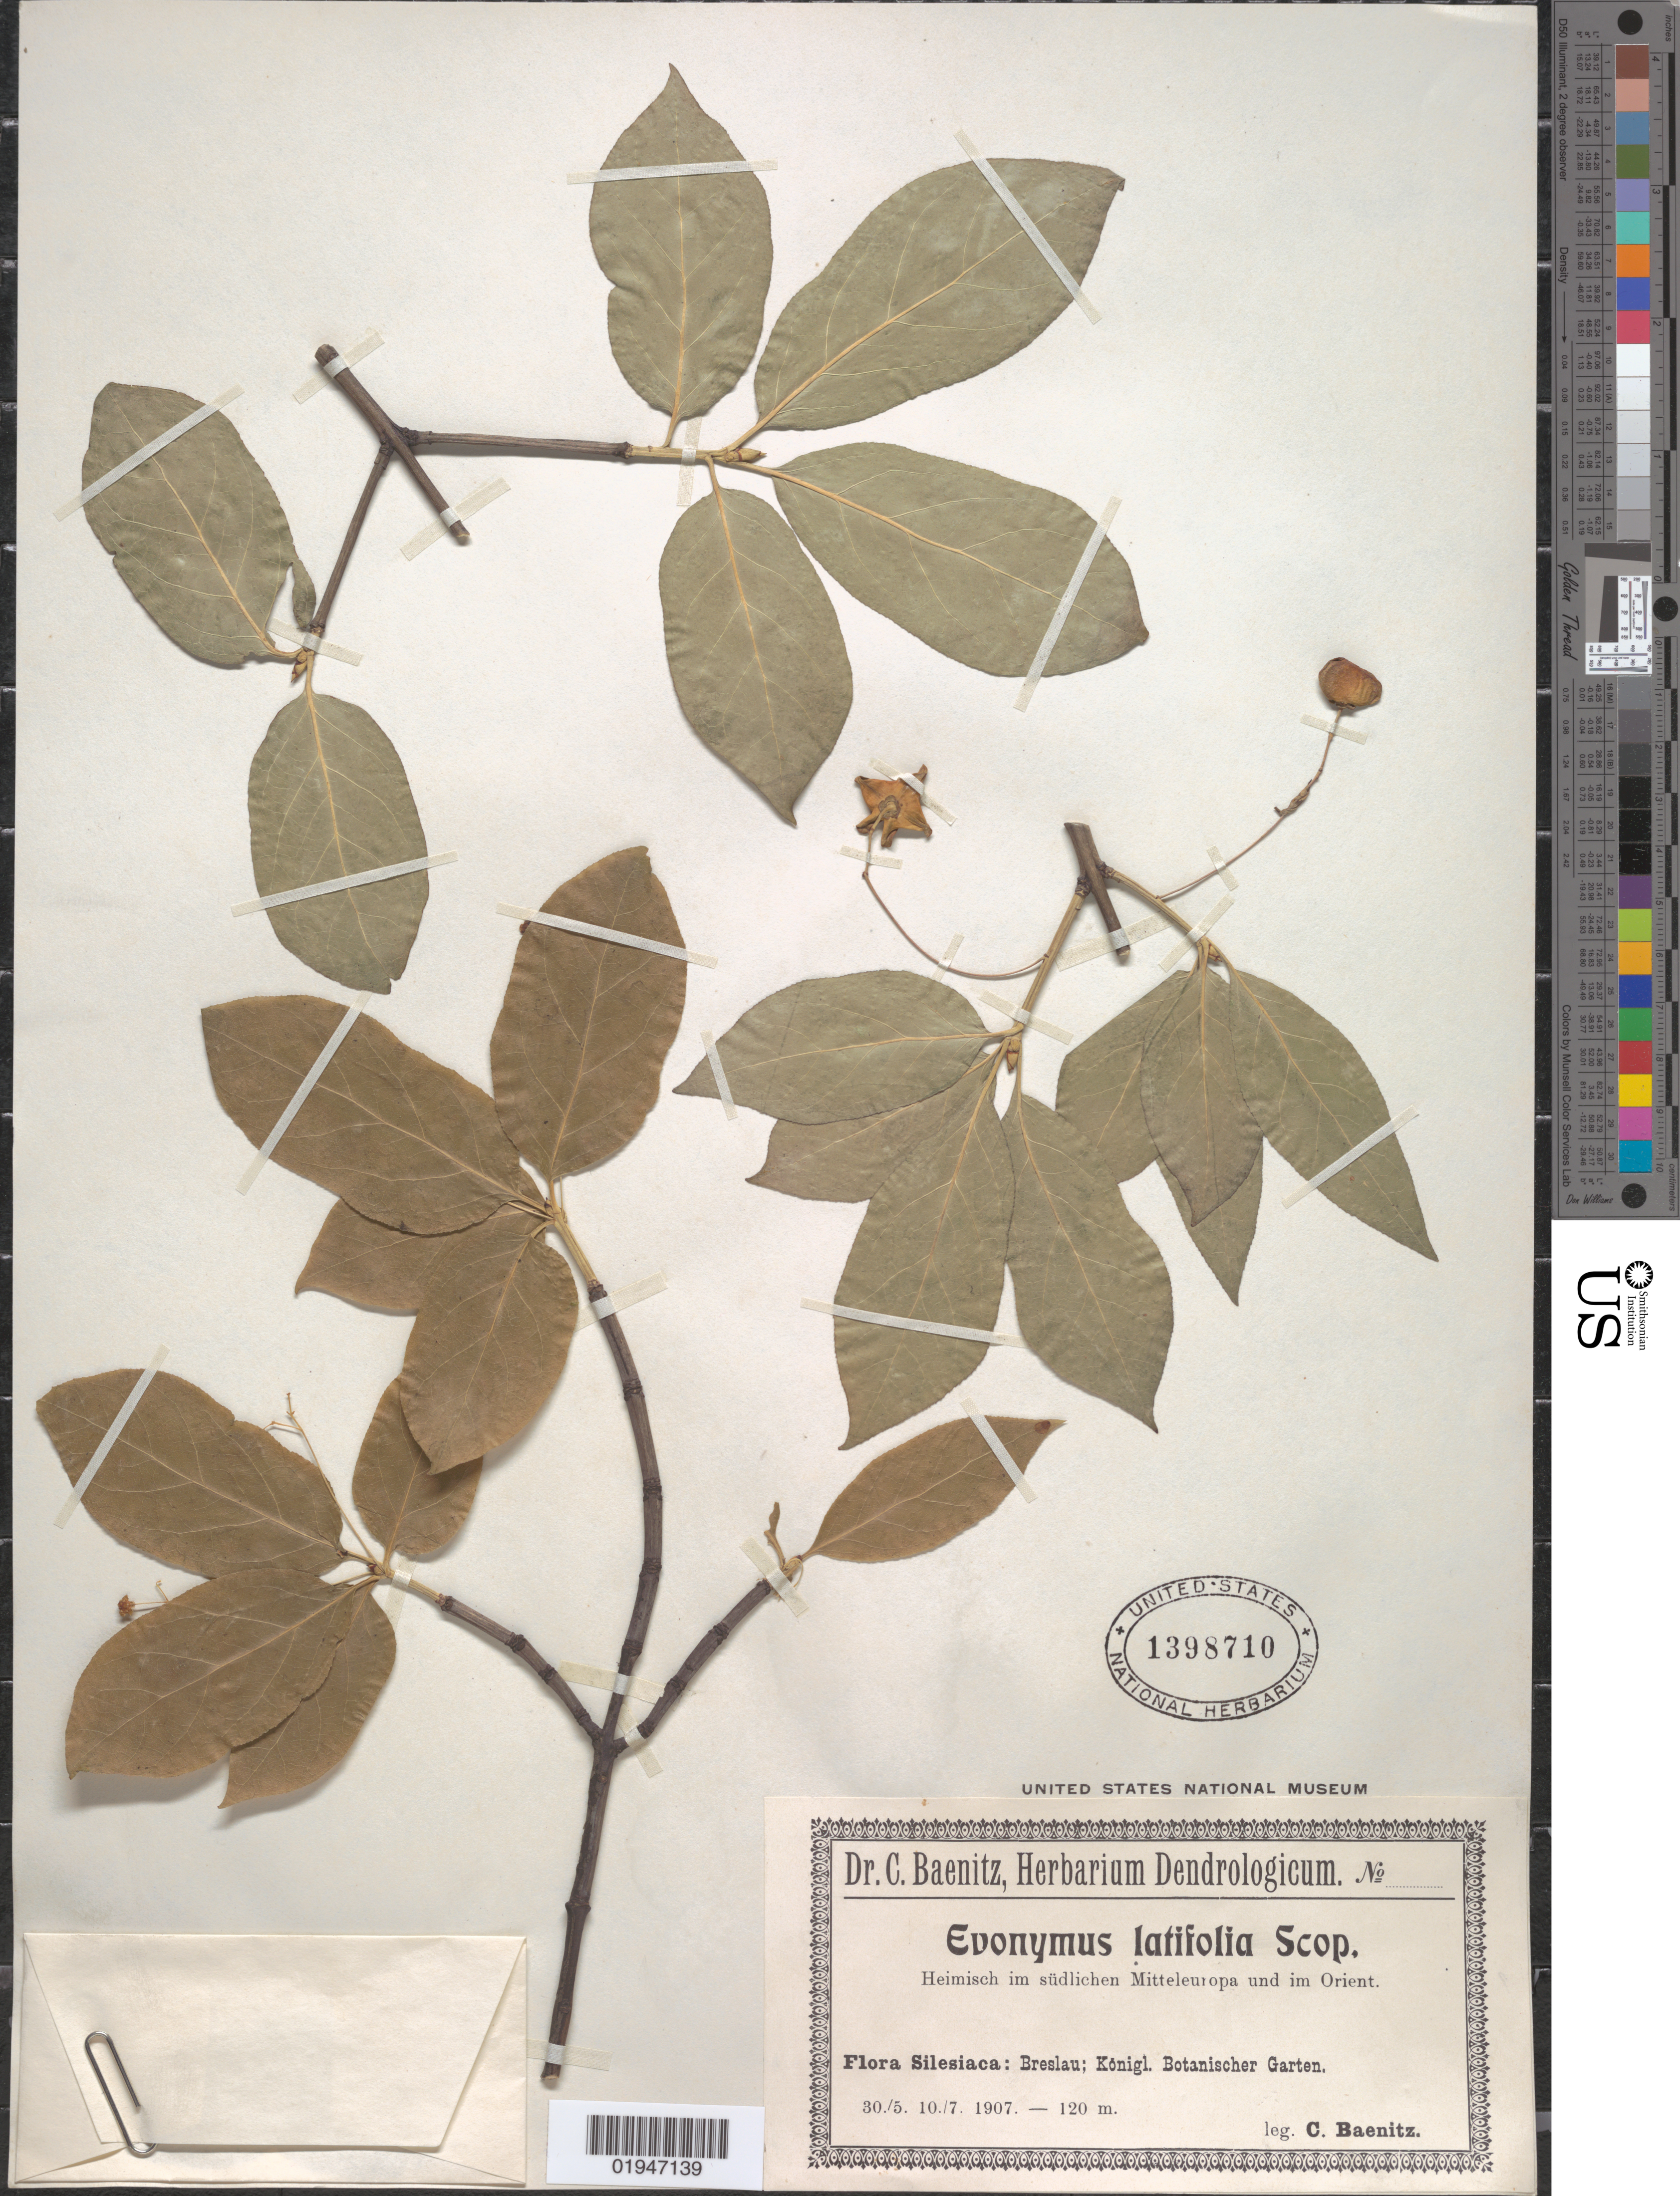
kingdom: Plantae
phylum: Tracheophyta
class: Magnoliopsida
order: Celastrales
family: Celastraceae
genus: Euonymus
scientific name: Euonymus latifolius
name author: (L.) Mill.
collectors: C. G. Baenitz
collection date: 1907-05-30,1907-07-10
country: Poland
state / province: Slaskie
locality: Silesiaca: Breslau [Wrocław]; Kônigl. Botanischer Garten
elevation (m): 120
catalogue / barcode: US 1398710